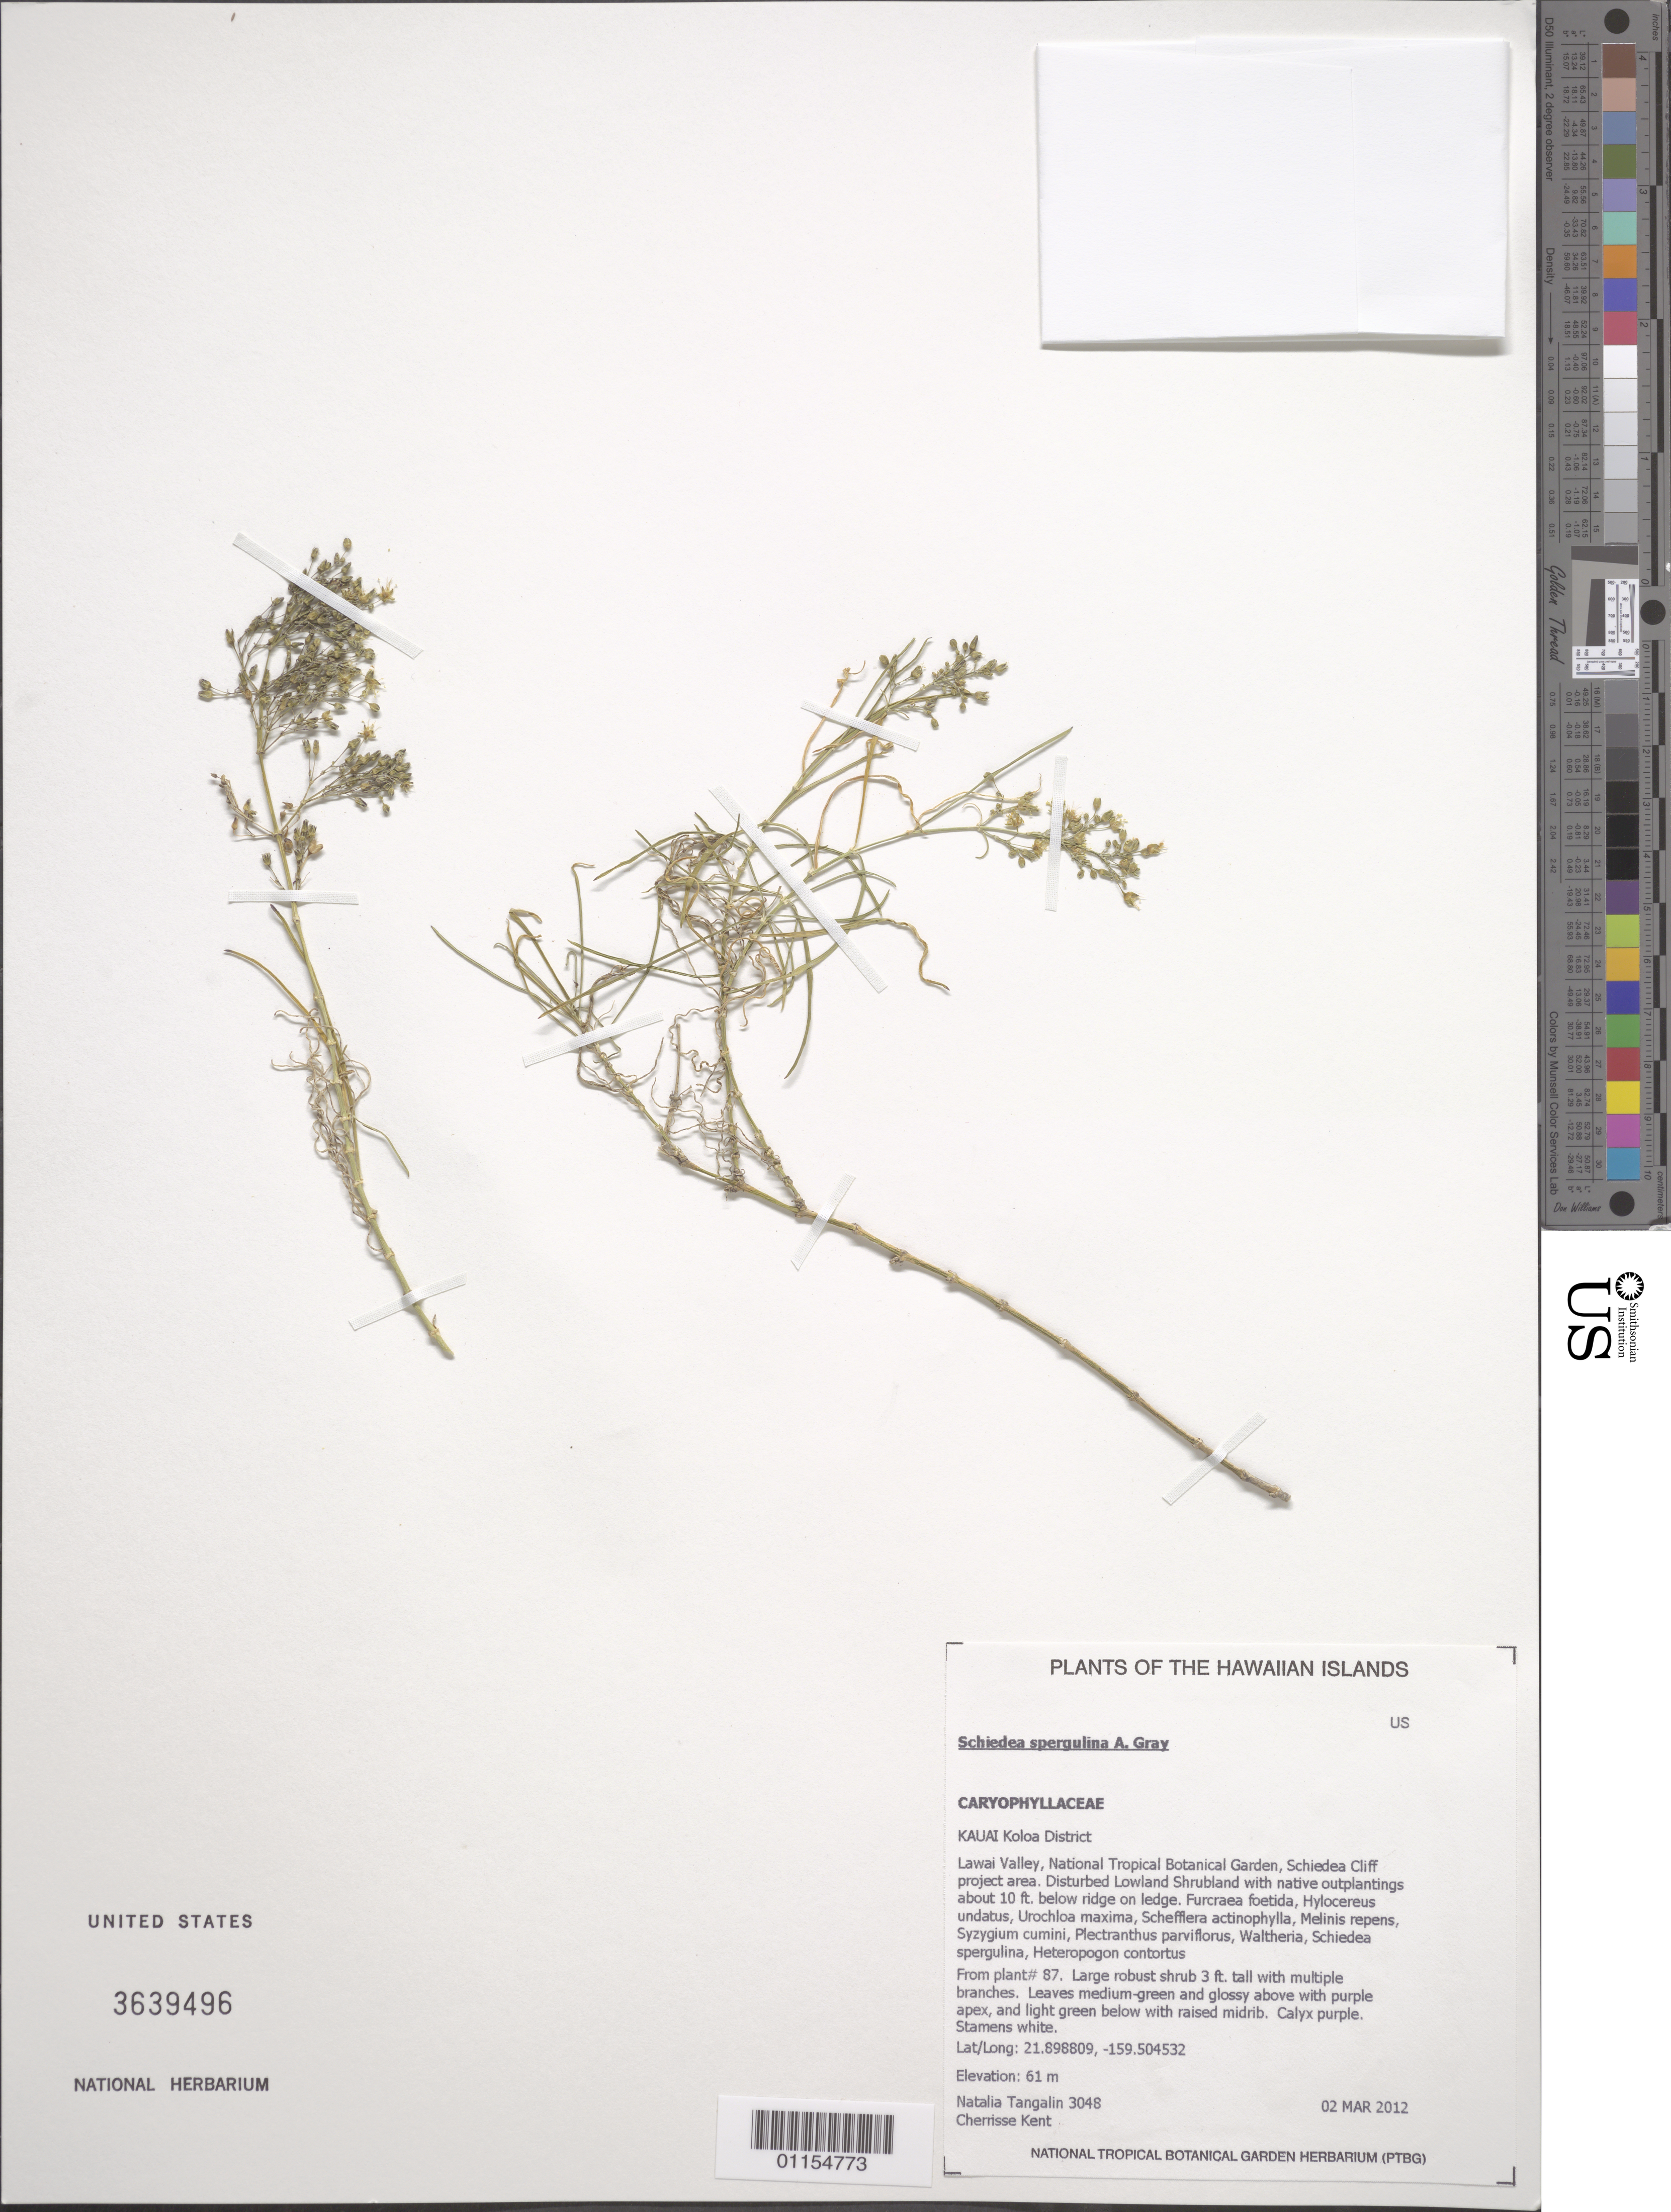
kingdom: Plantae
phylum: Tracheophyta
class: Magnoliopsida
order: Caryophyllales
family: Caryophyllaceae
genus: Schiedea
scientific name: Schiedea spergulina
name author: A. Gray in Wilkes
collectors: N. Tangalin & C. Kent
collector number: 3048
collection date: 2012-03-02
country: United States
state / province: Hawaii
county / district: Kauai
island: Kaua'i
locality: Koloa District, Lawai Valley, National Tropical Botanical Garden, Schiedea Cliff project area.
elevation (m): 61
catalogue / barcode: US 3639496